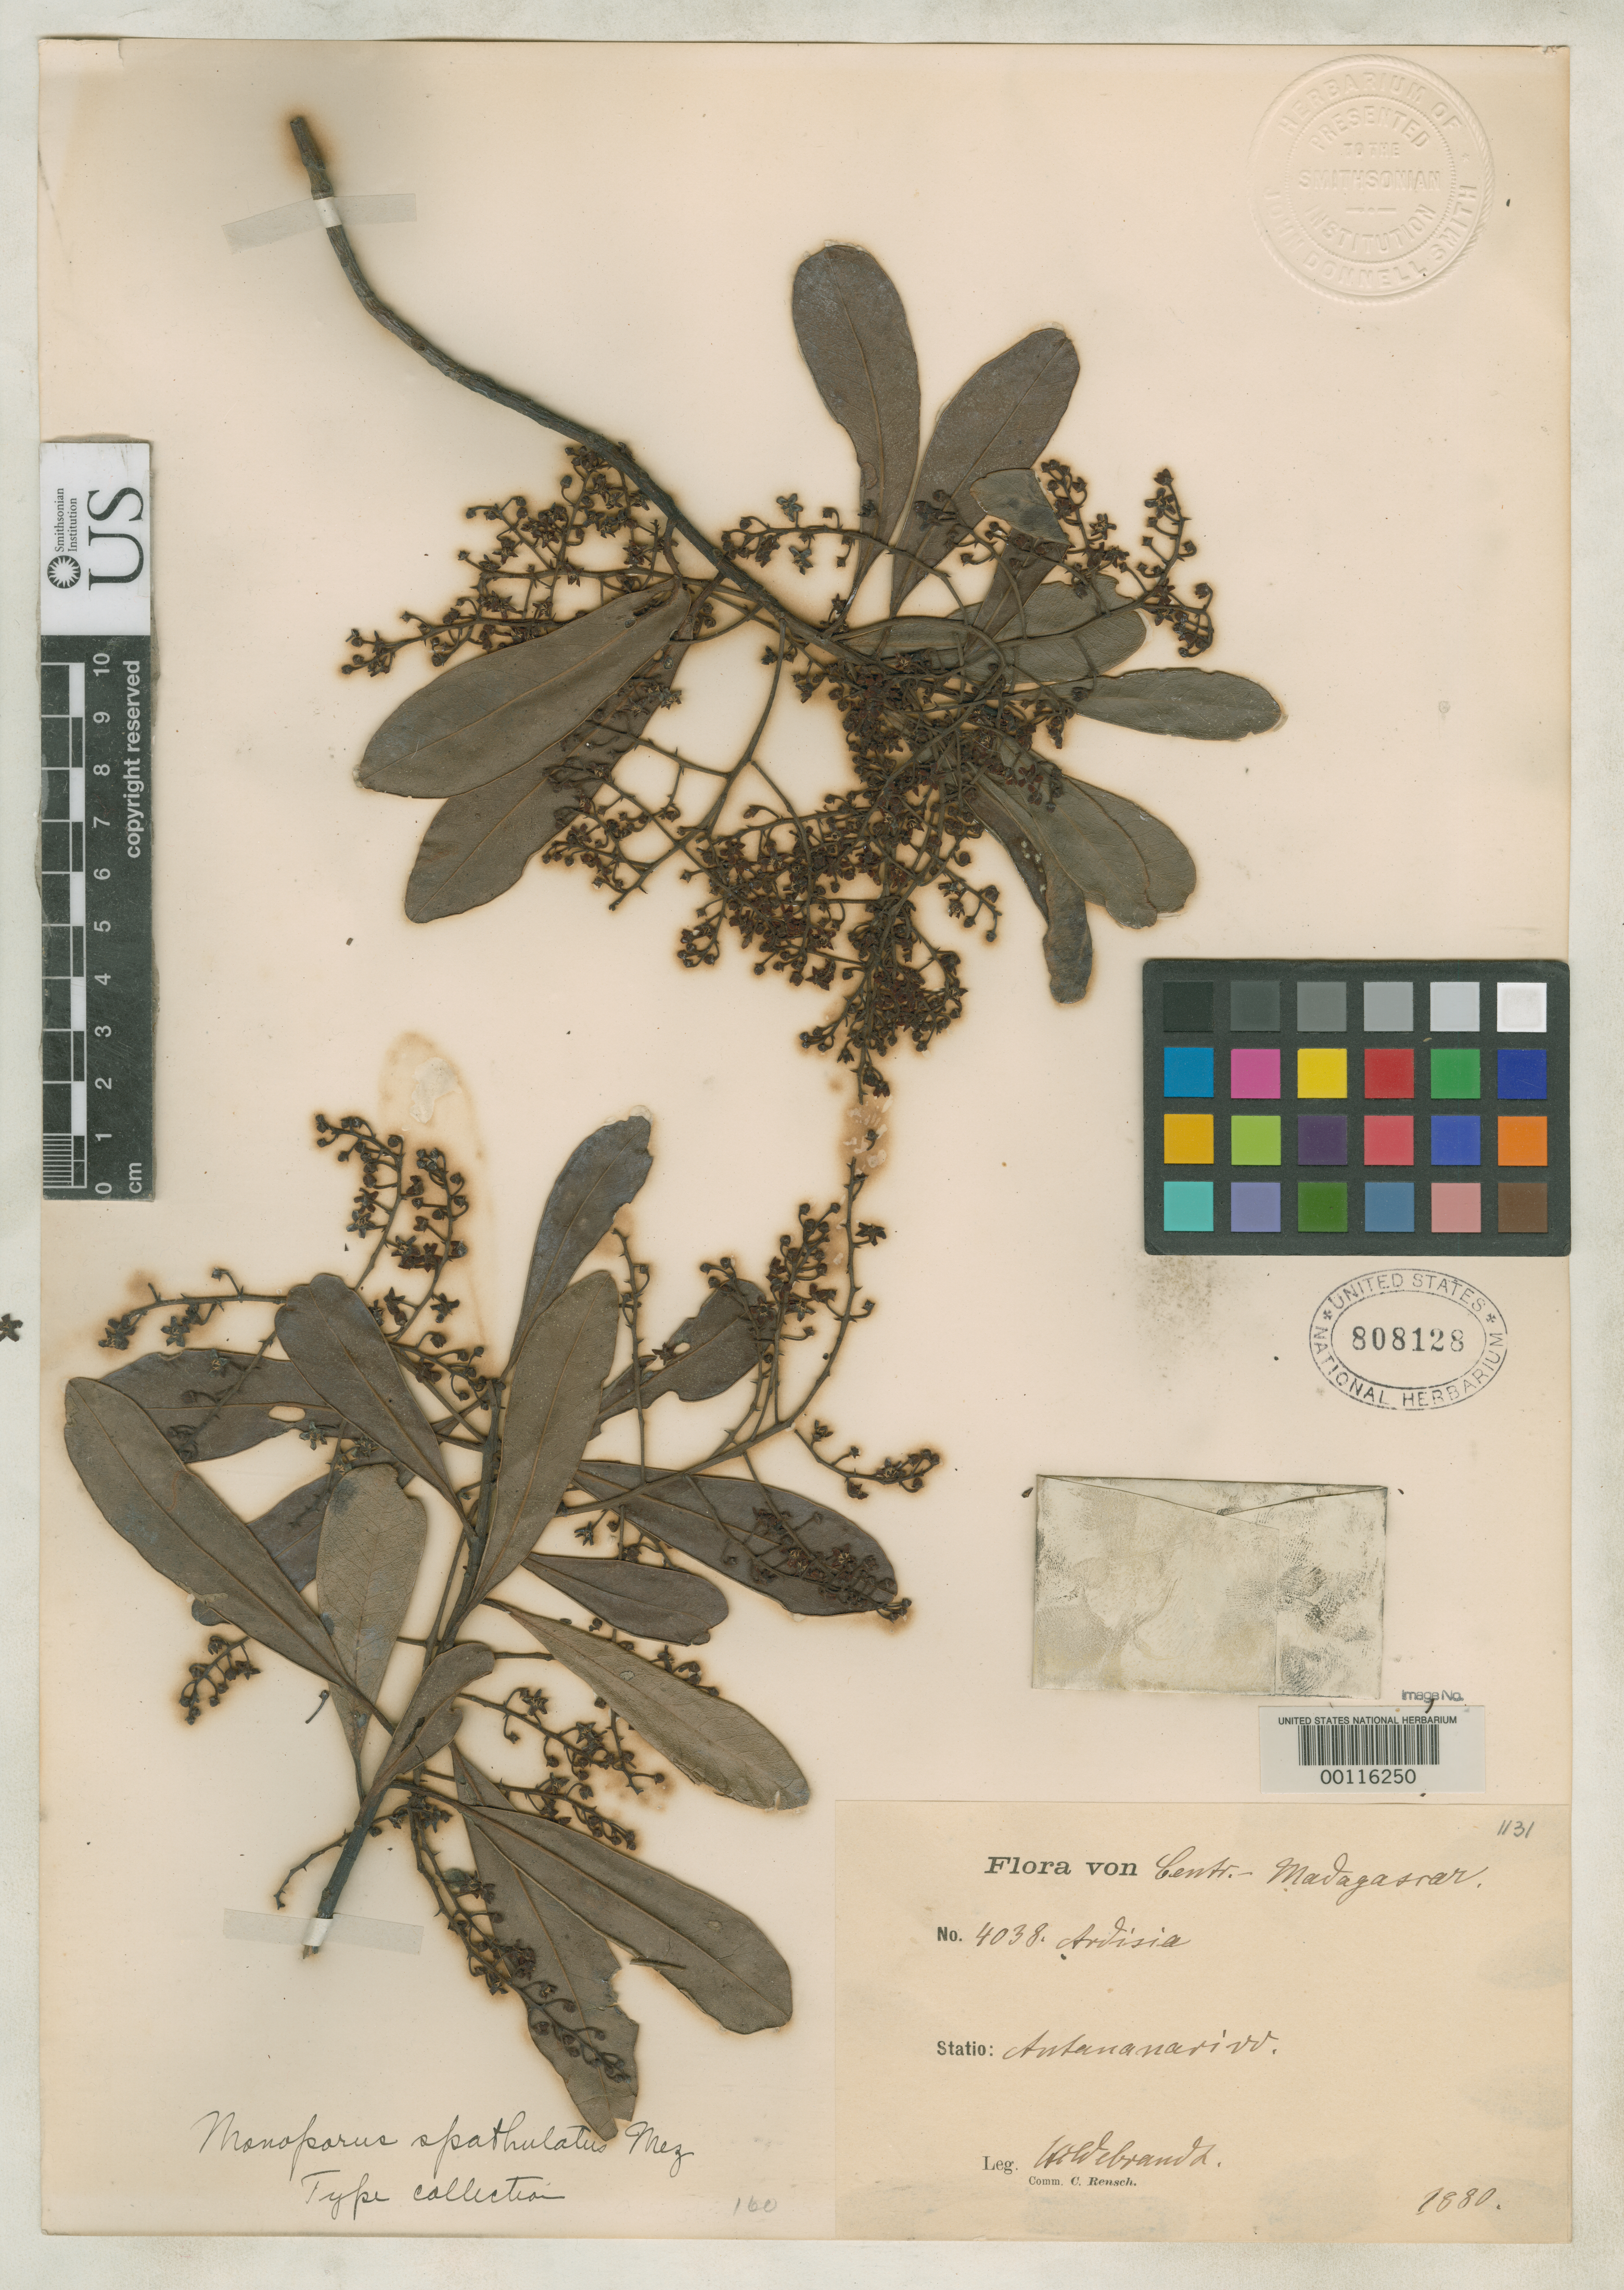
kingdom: Plantae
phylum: Tracheophyta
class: Magnoliopsida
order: Ericales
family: Primulaceae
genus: Monoporus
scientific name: Monoporus spathulatus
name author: Mez in Engl.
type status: Isotype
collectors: J. Hildebrandt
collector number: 4038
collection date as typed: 1880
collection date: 1880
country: Madagascar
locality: Antananarivo.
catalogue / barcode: US 808128